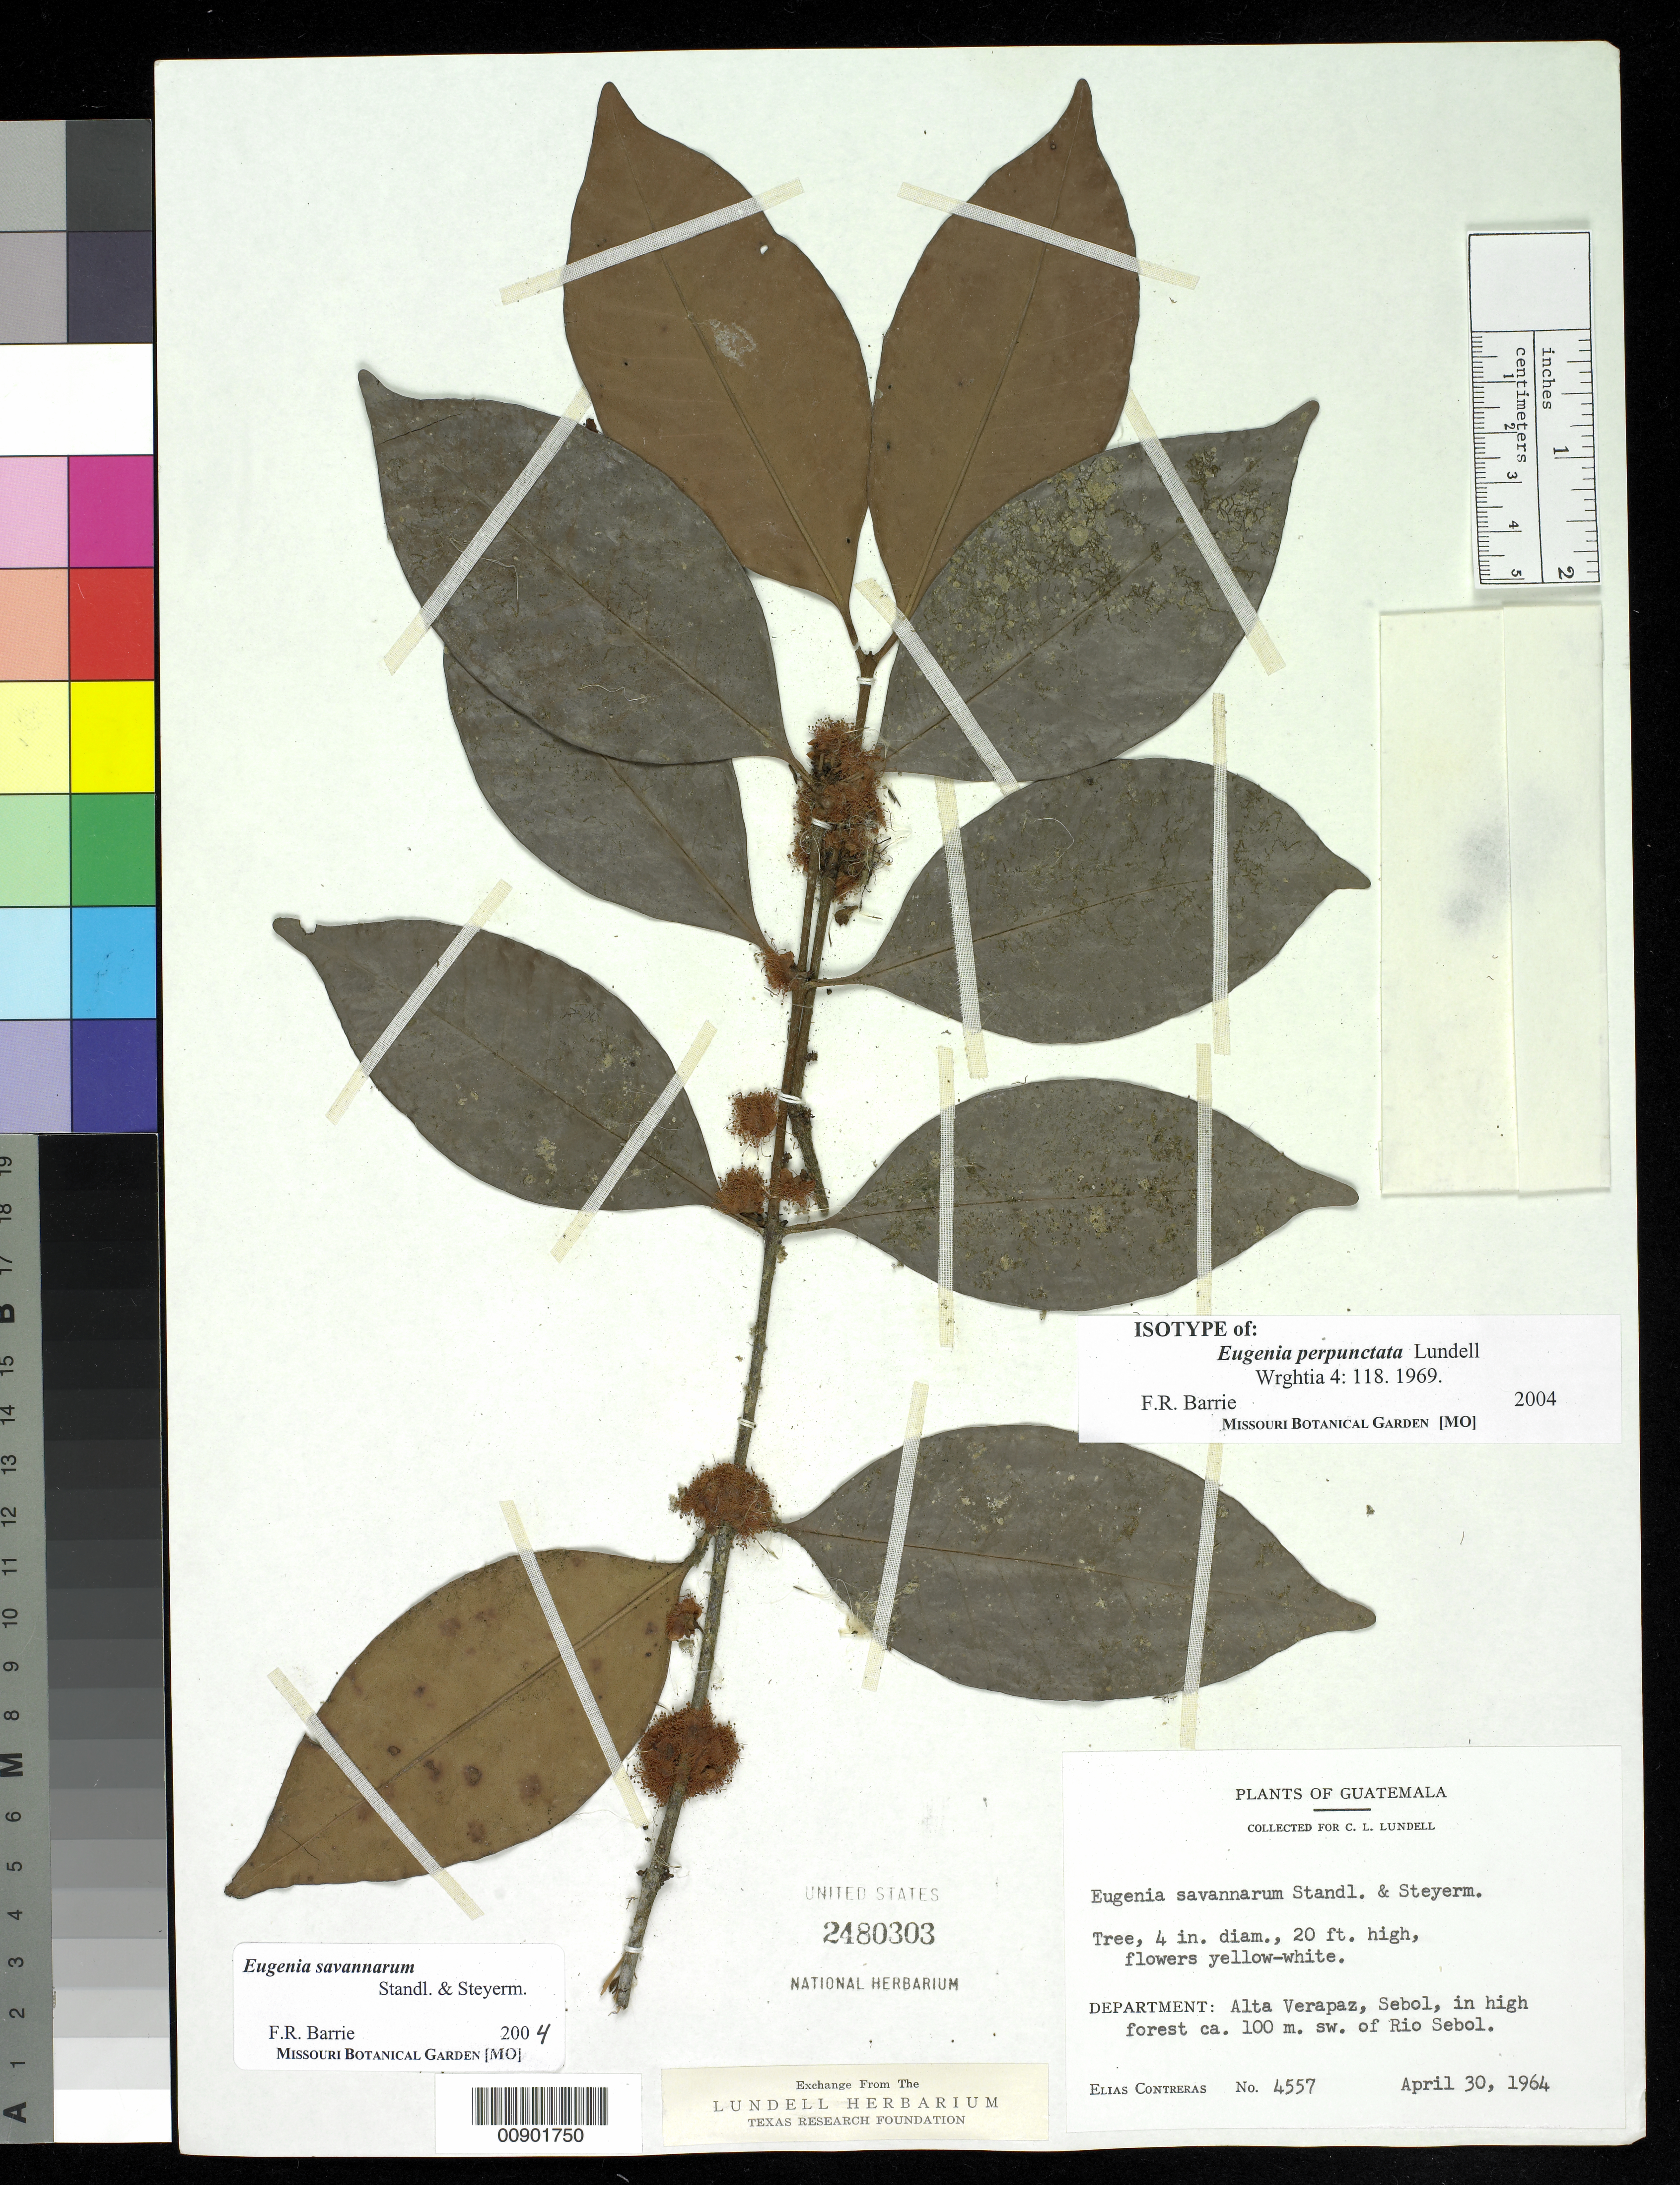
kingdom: Plantae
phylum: Tracheophyta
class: Magnoliopsida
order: Myrtales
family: Myrtaceae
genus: Eugenia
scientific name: Eugenia perpunctata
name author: Lundell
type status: Isotype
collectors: E. Contreras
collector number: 4557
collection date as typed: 30 Apr 1964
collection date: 1964-04-30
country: Guatemala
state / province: Alta Verapaz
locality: Alta Verapaz, Sebol, in high forest ca. 100 m SW of Rio Sebol.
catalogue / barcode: US 2480303